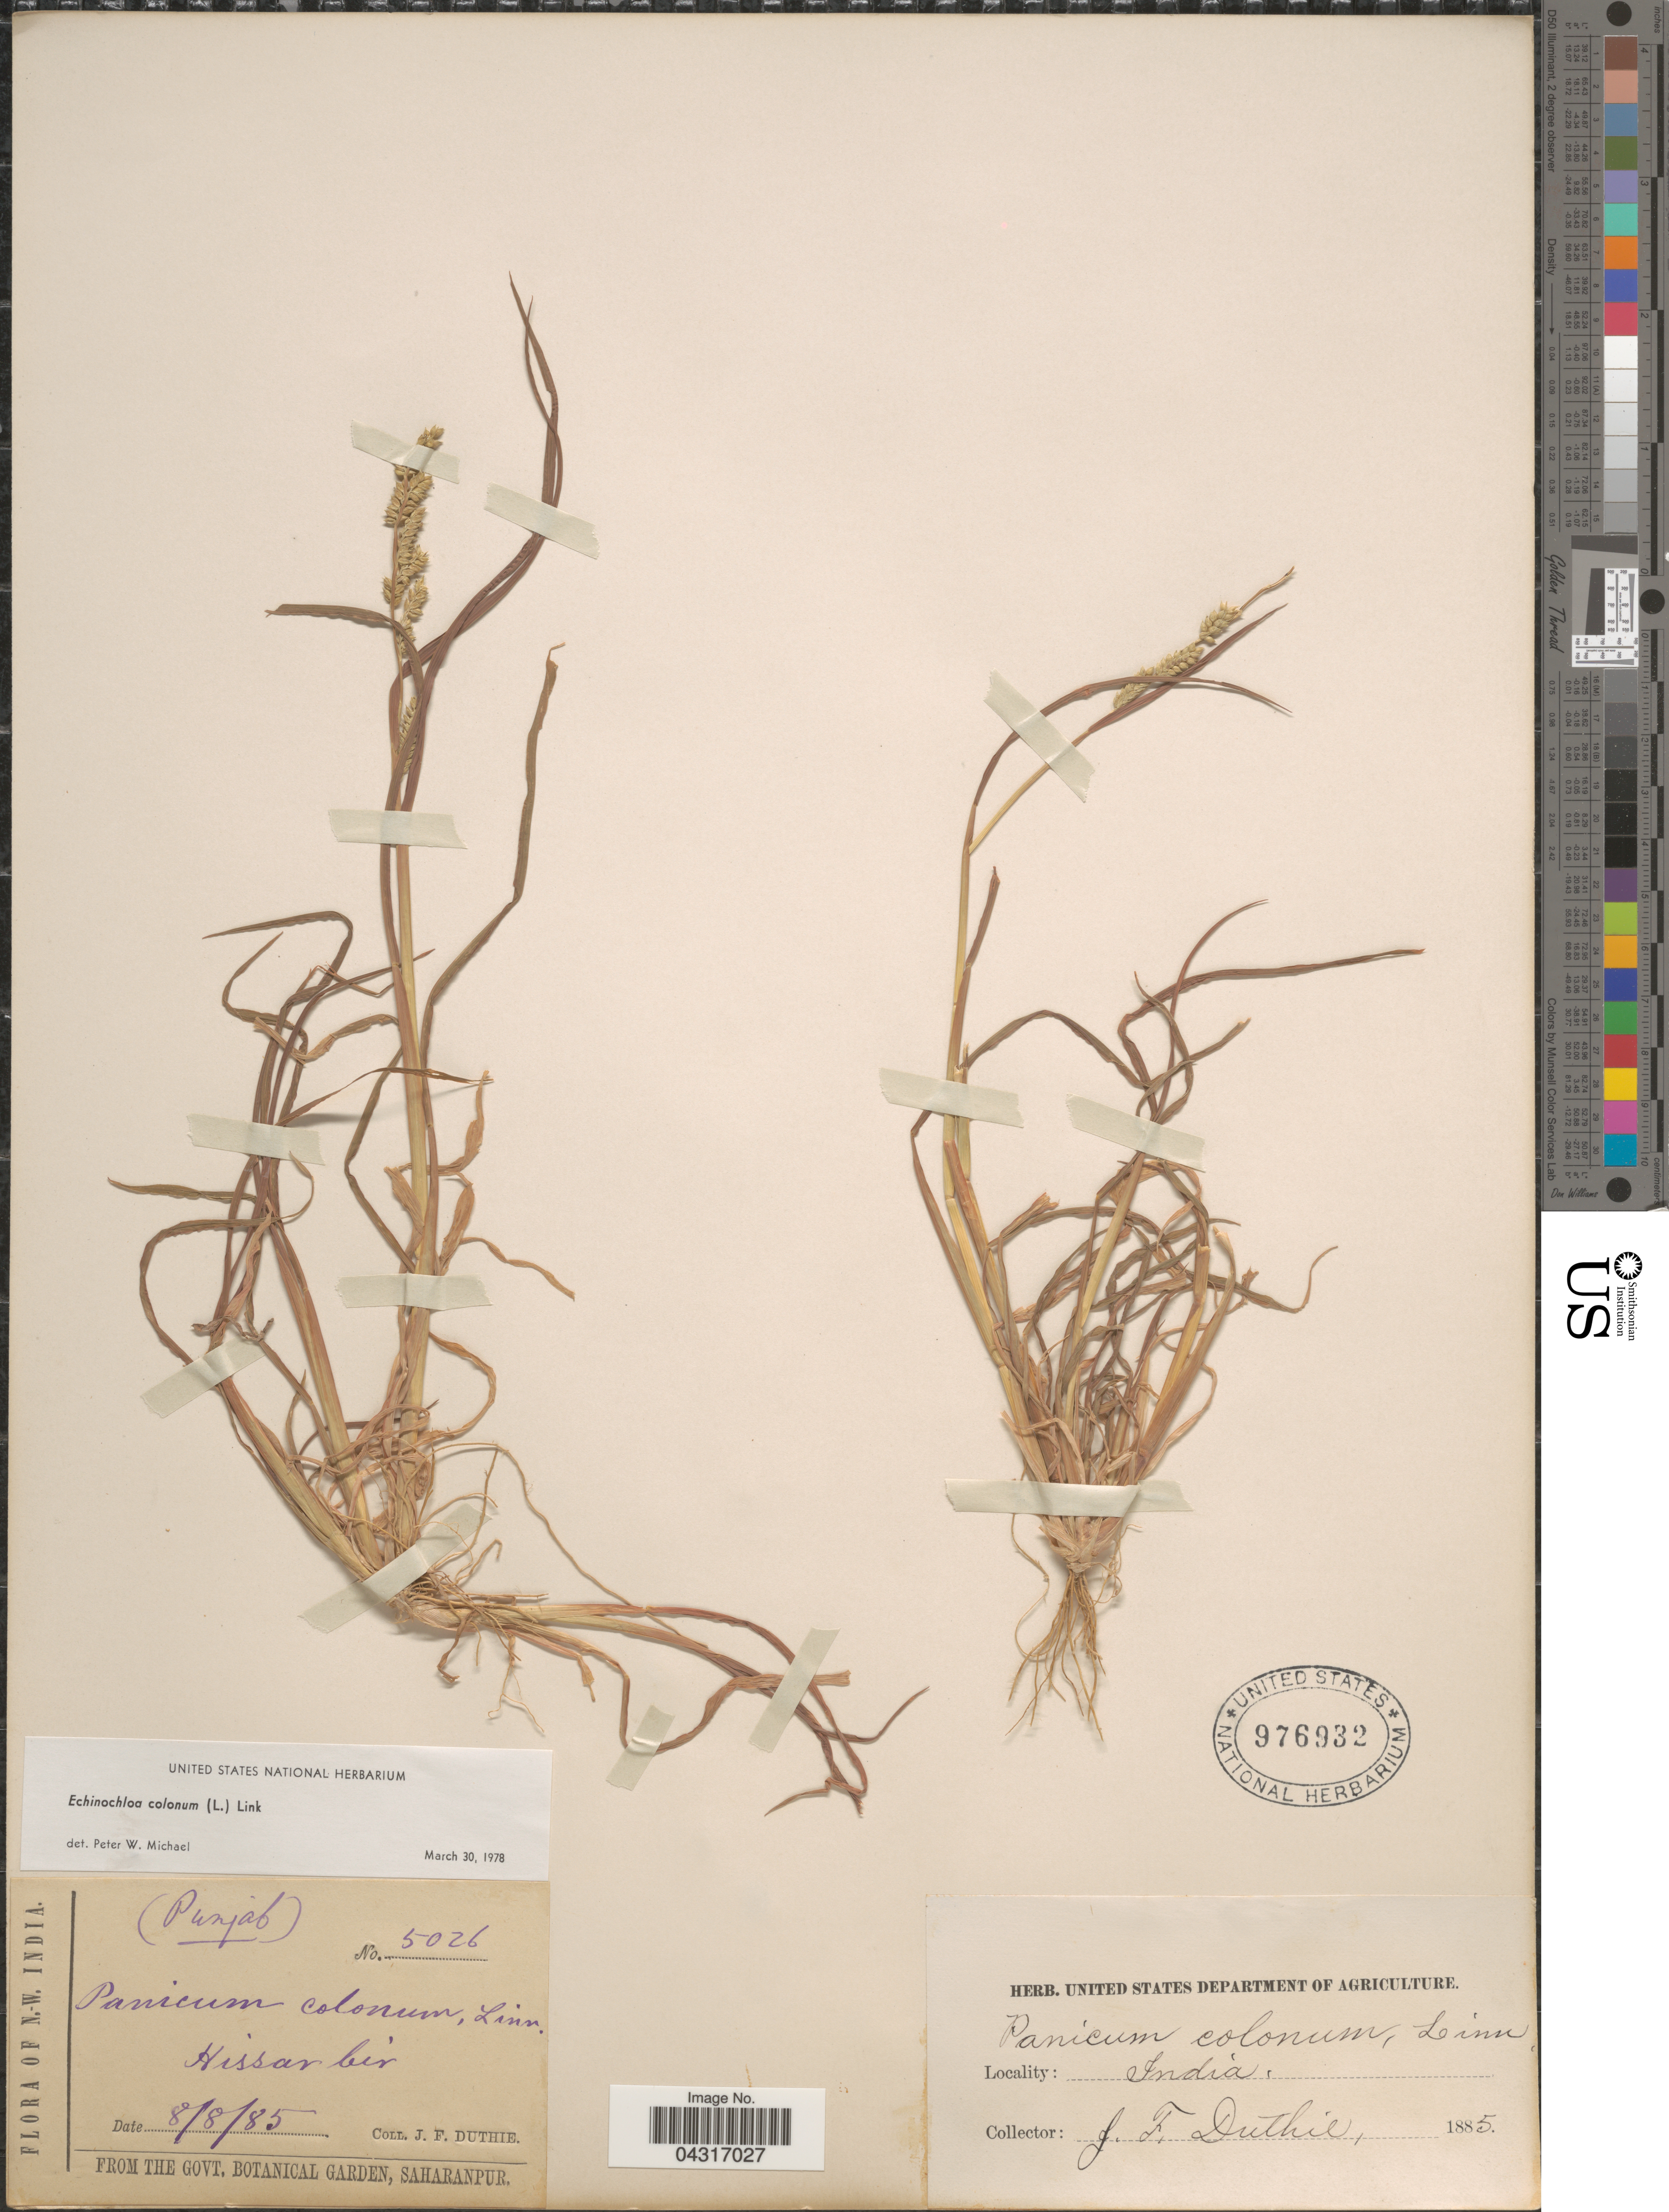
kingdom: Plantae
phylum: Tracheophyta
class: Liliopsida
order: Poales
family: Poaceae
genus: Echinochloa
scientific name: Echinochloa colona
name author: (L.) Link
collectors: J. F. Duthie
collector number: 5026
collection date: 1885-08-08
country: India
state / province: Punjab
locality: N.-W. India.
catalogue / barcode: US 976932